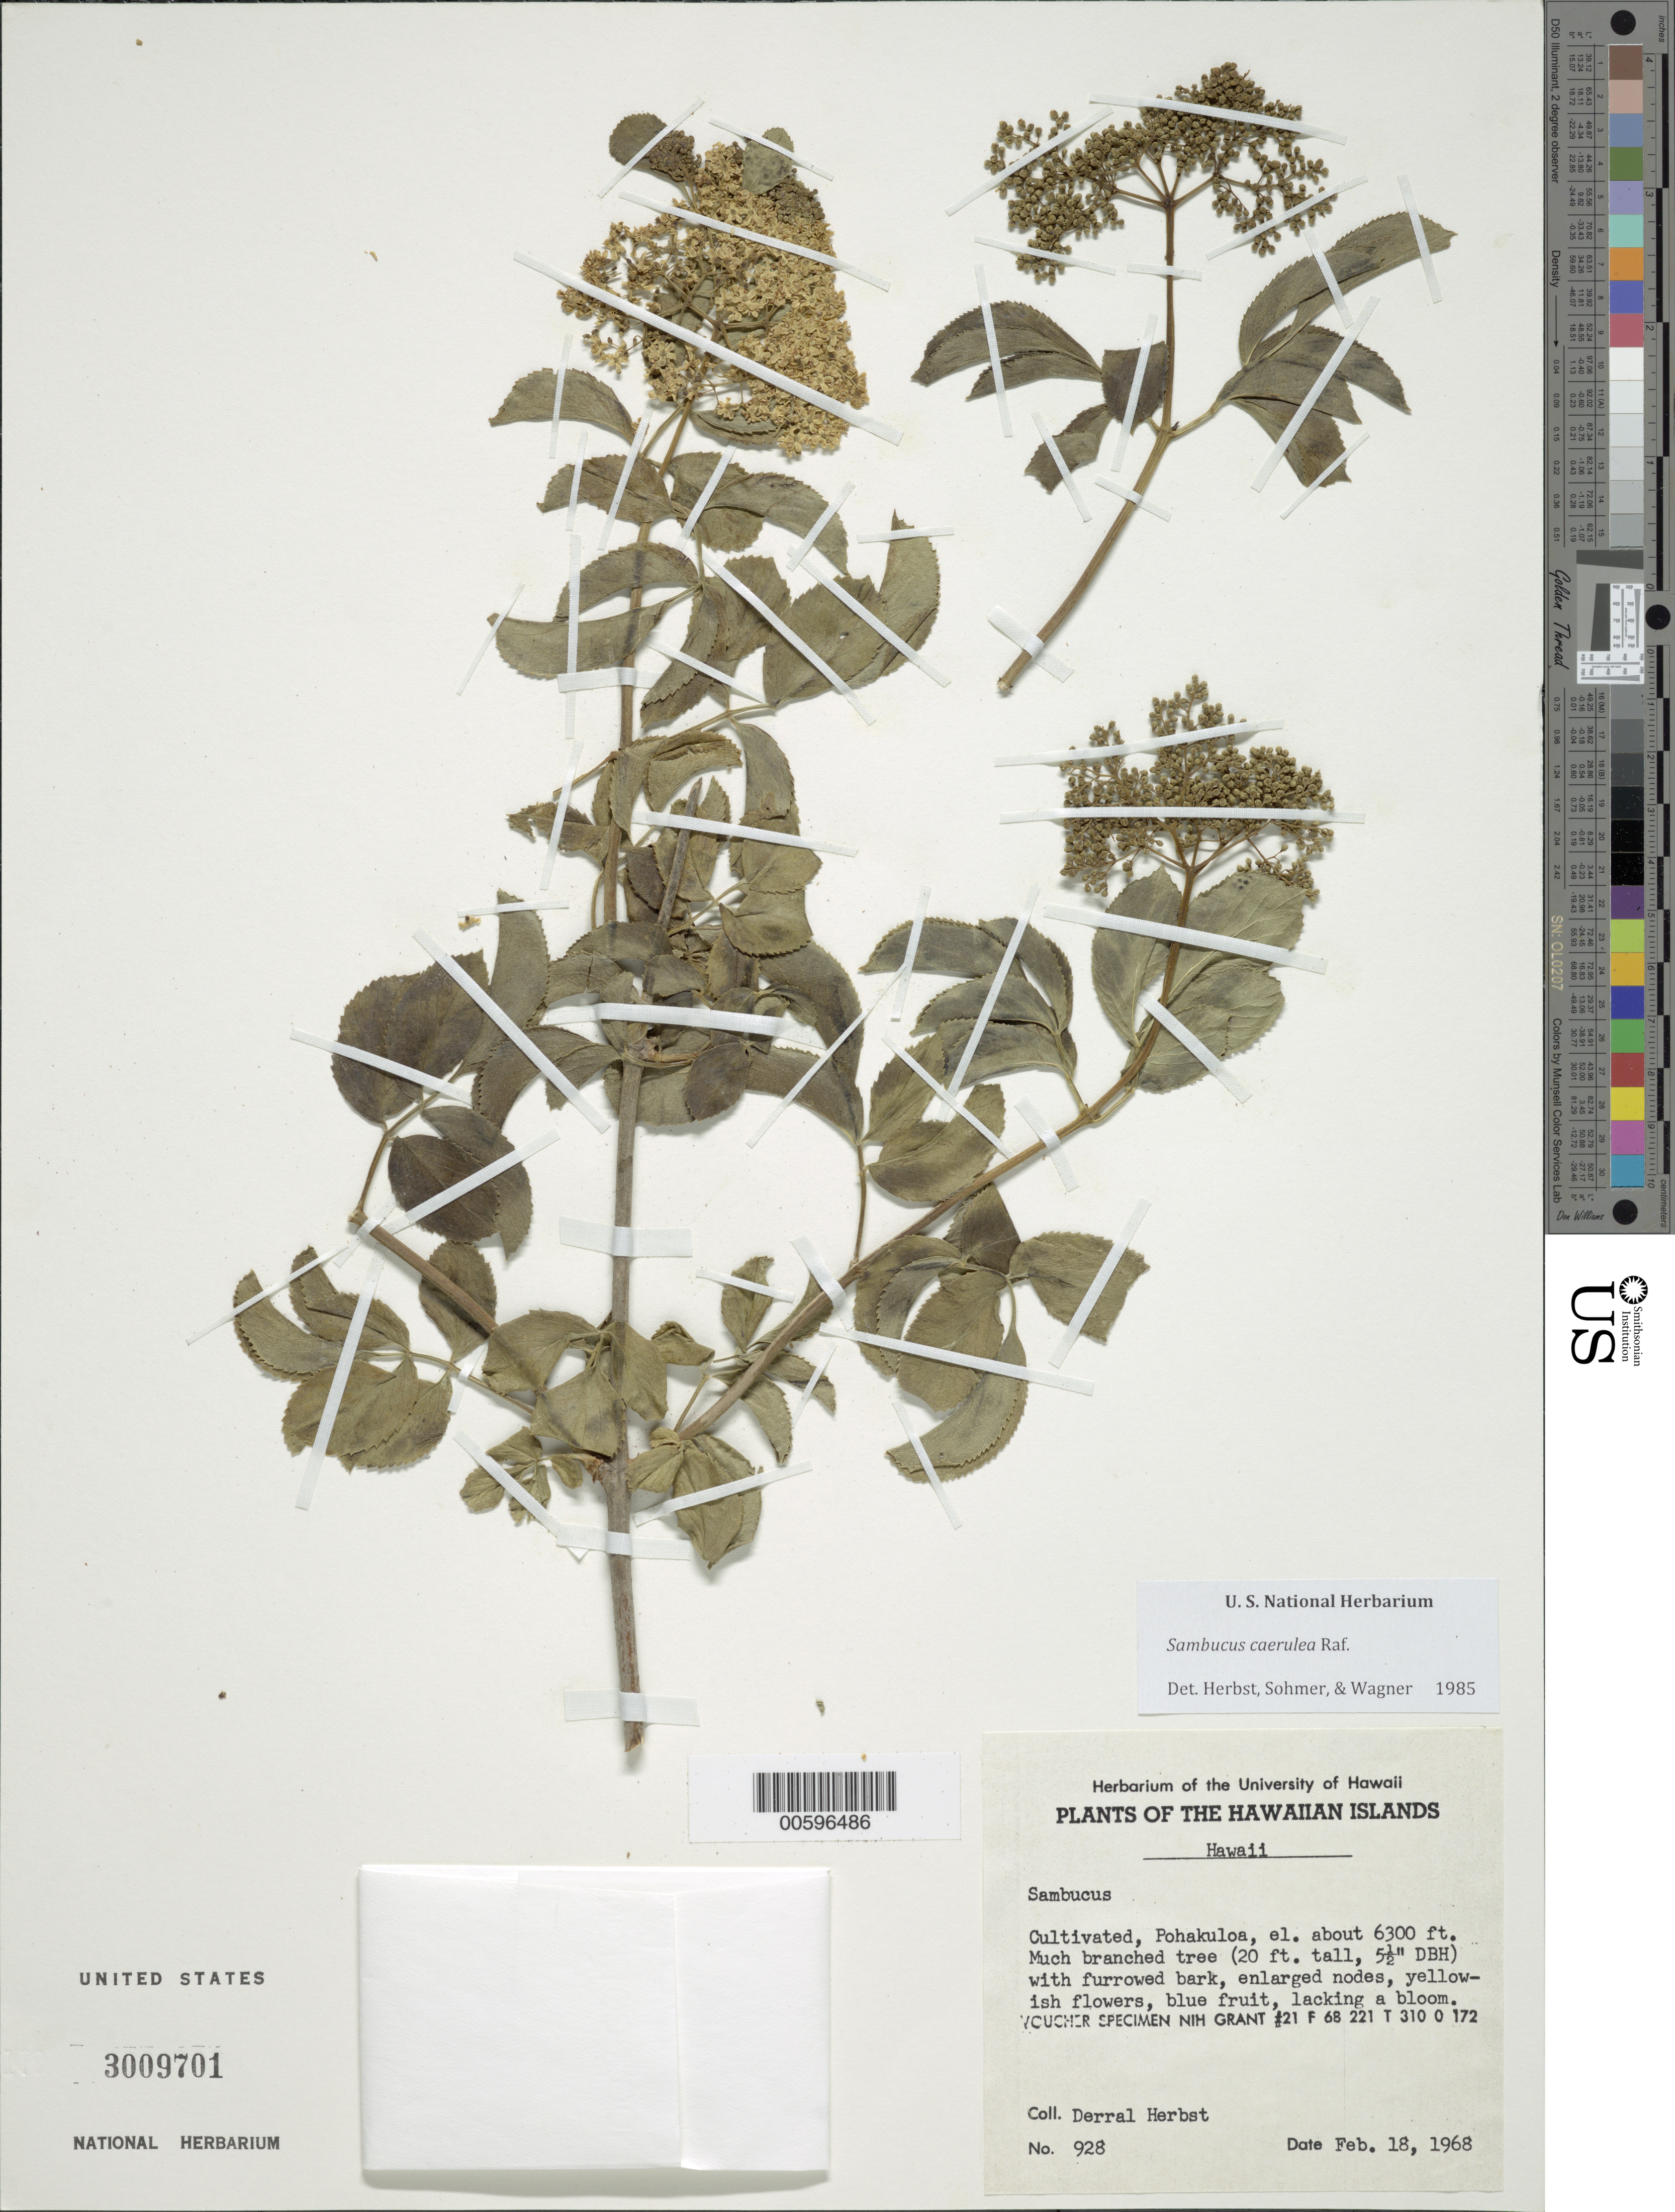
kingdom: Plantae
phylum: Tracheophyta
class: Magnoliopsida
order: Dipsacales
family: Viburnaceae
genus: Sambucus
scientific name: Sambucus cerulea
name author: Raf.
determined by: Herbst, D. R.; Sohmer, S. H.; Wagner, W. L.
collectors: D. R. Herbst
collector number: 928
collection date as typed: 18 Feb 1968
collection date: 1968-02-18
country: United States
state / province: Hawaii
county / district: Hawaii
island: Hawaii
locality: Pohakuloa.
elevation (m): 1920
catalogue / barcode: US 3009701